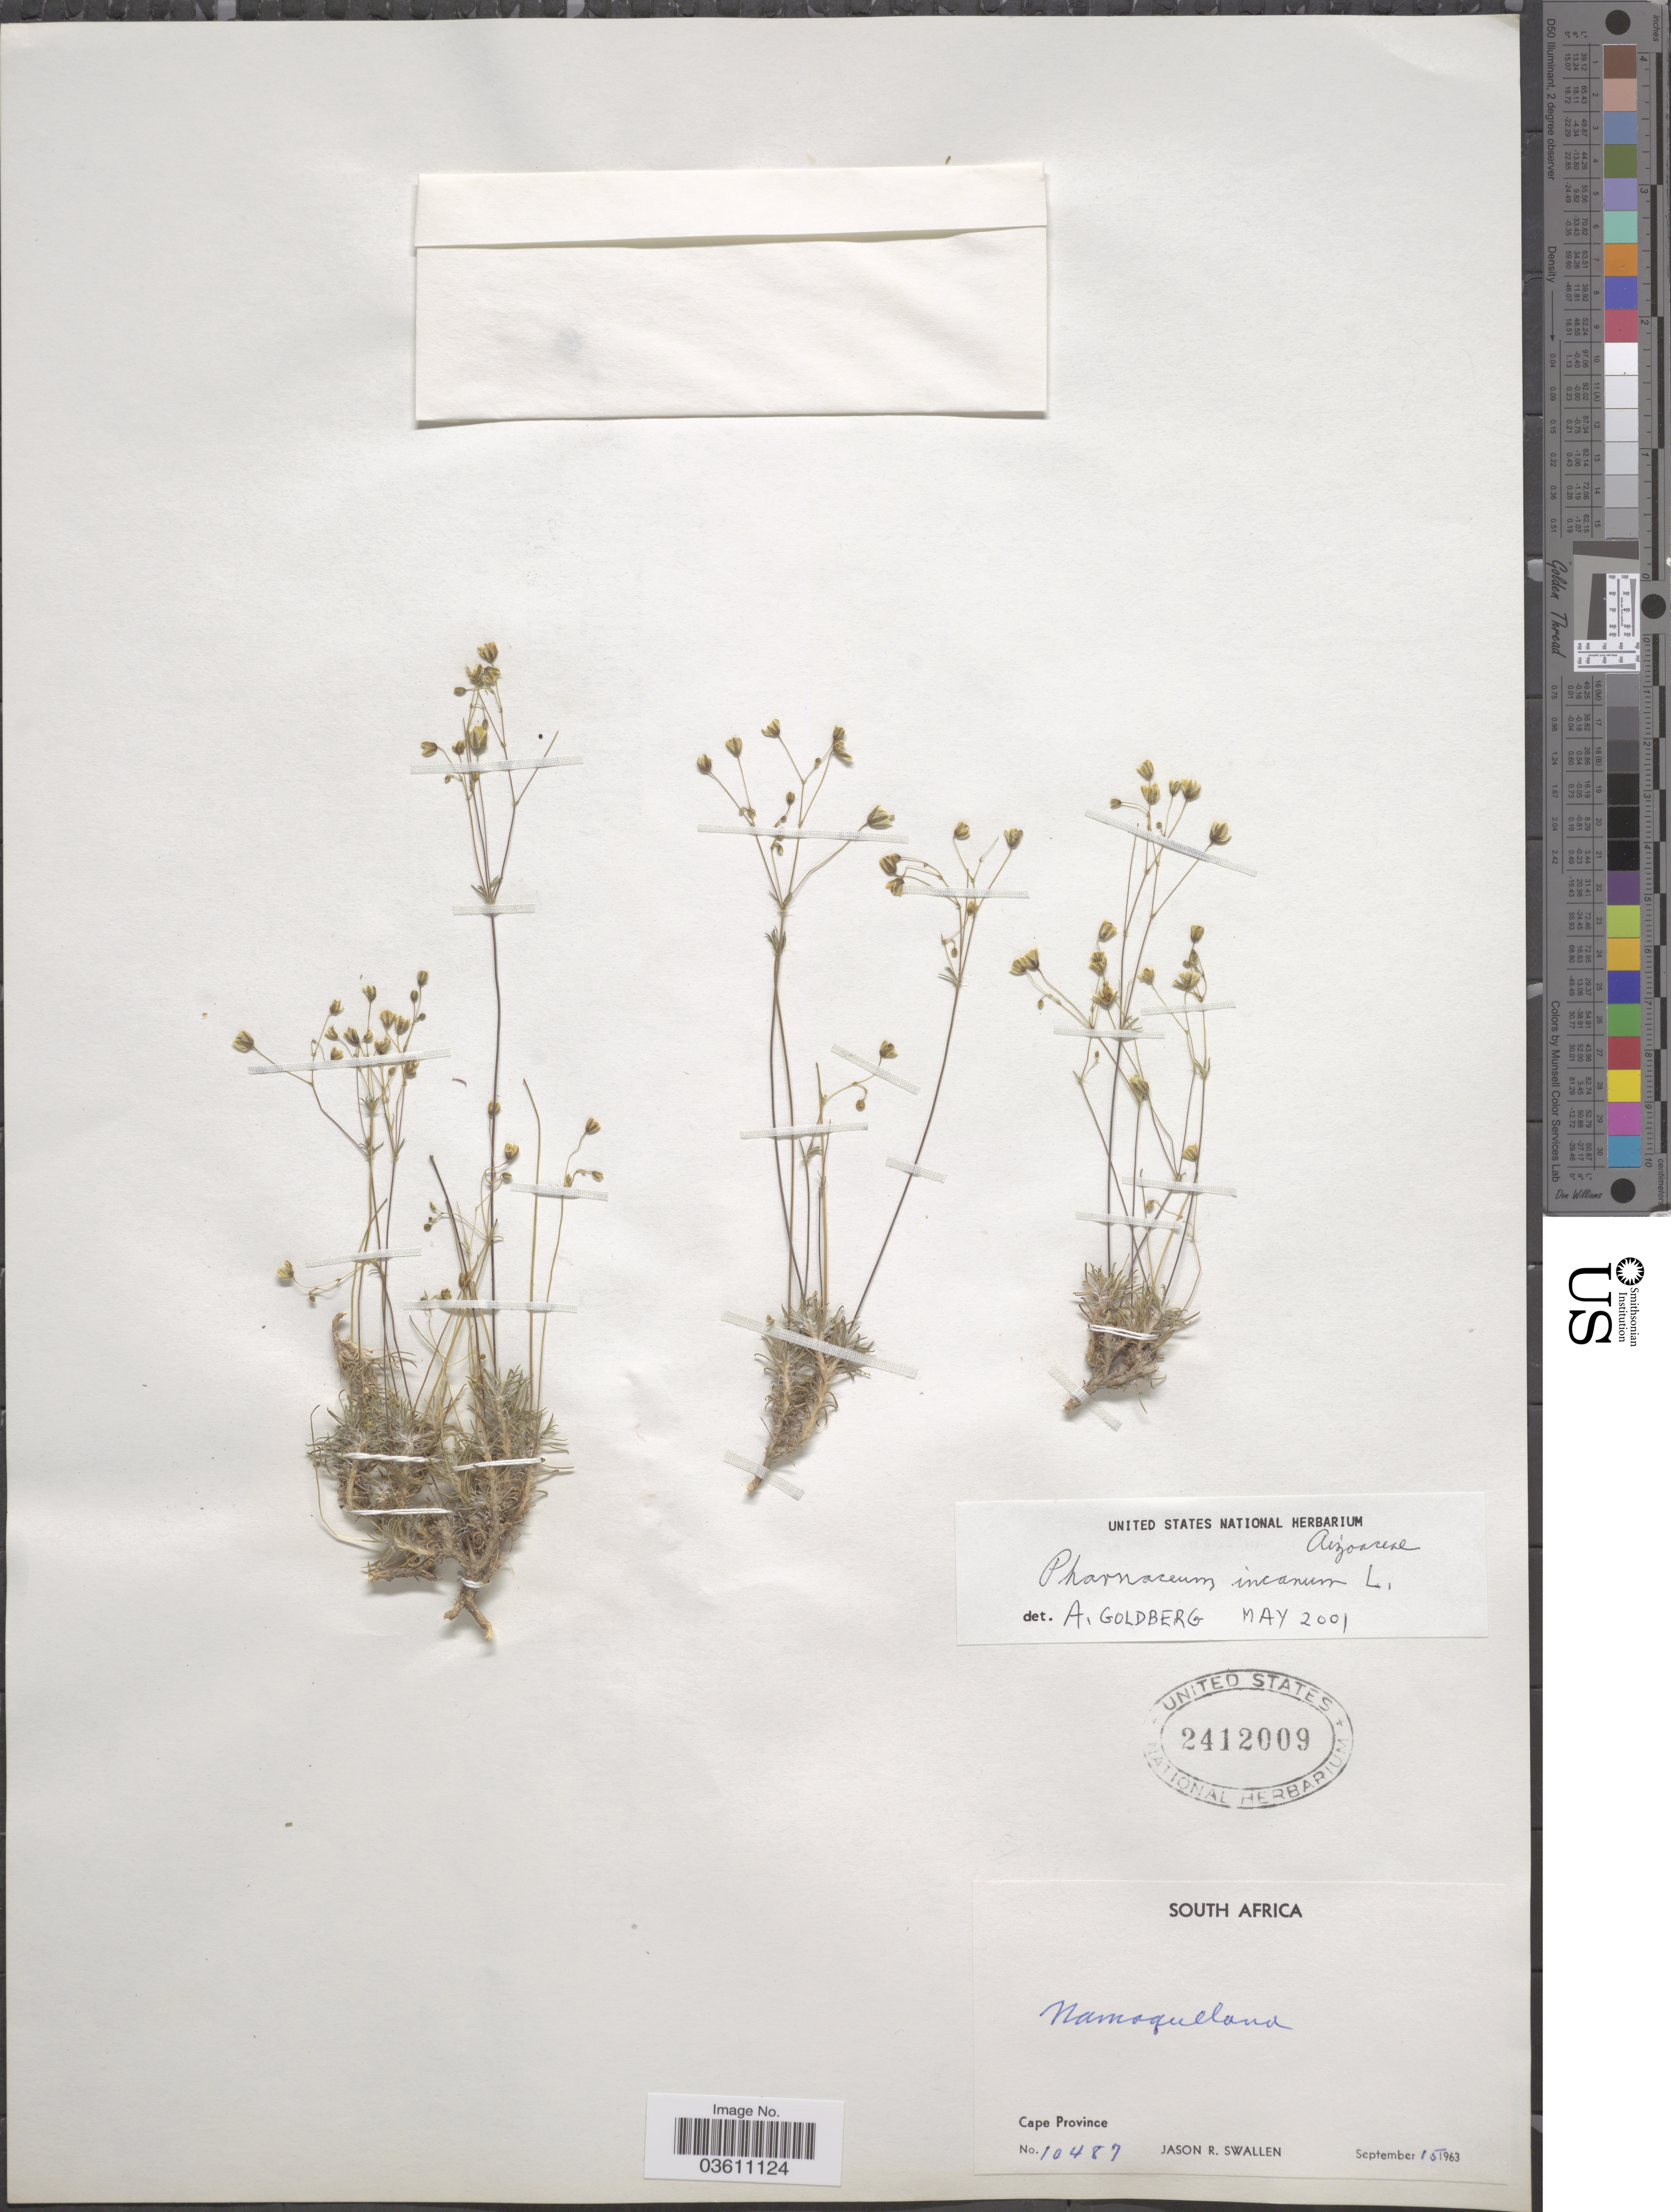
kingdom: Plantae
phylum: Tracheophyta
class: Magnoliopsida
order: Caryophyllales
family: Molluginaceae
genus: Pharnaceum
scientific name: Pharnaceum incanum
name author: L.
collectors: J. R. Swallen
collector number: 10487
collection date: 1963-09-15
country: South Africa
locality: Namaqualand.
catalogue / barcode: US 2412009